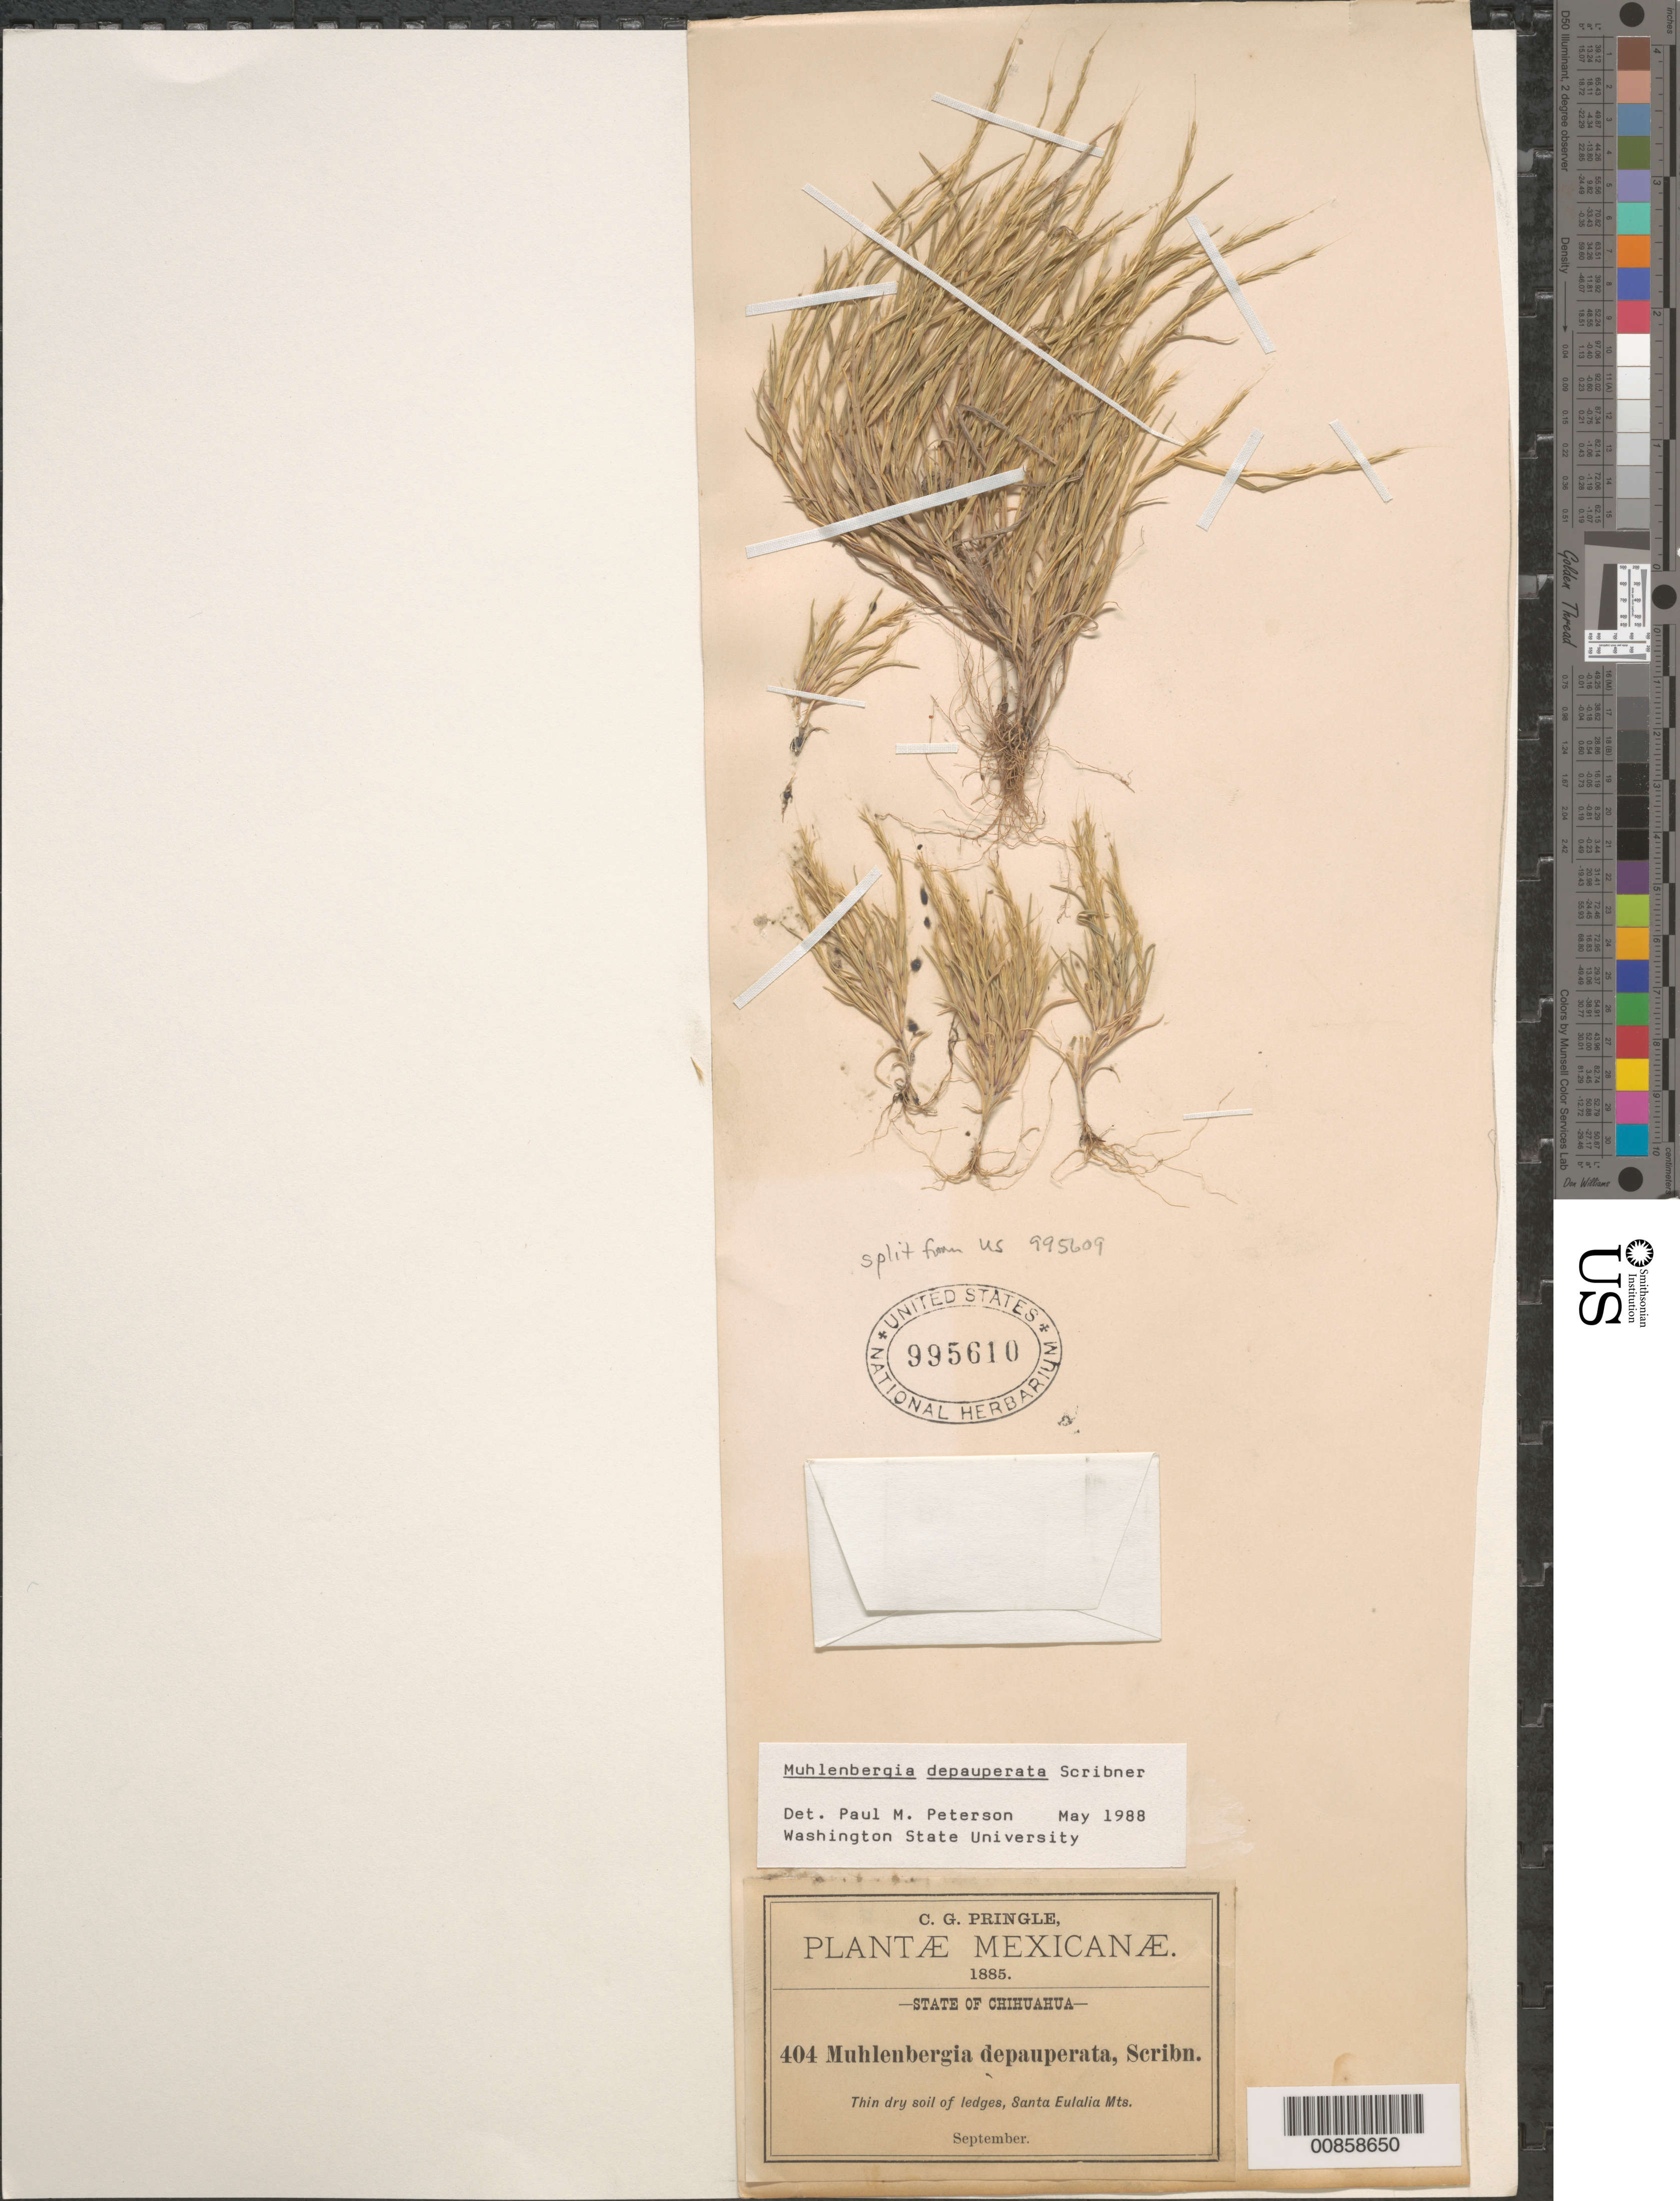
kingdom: Plantae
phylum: Tracheophyta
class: Liliopsida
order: Poales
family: Poaceae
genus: Muhlenbergia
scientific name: Muhlenbergia depauperata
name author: Scribn.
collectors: C. G. Pringle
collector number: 404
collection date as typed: Sep 1885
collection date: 1885-09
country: Mexico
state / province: Chihuahua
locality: Sta. Eulalia Mts., Chih.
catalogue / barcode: US 995610